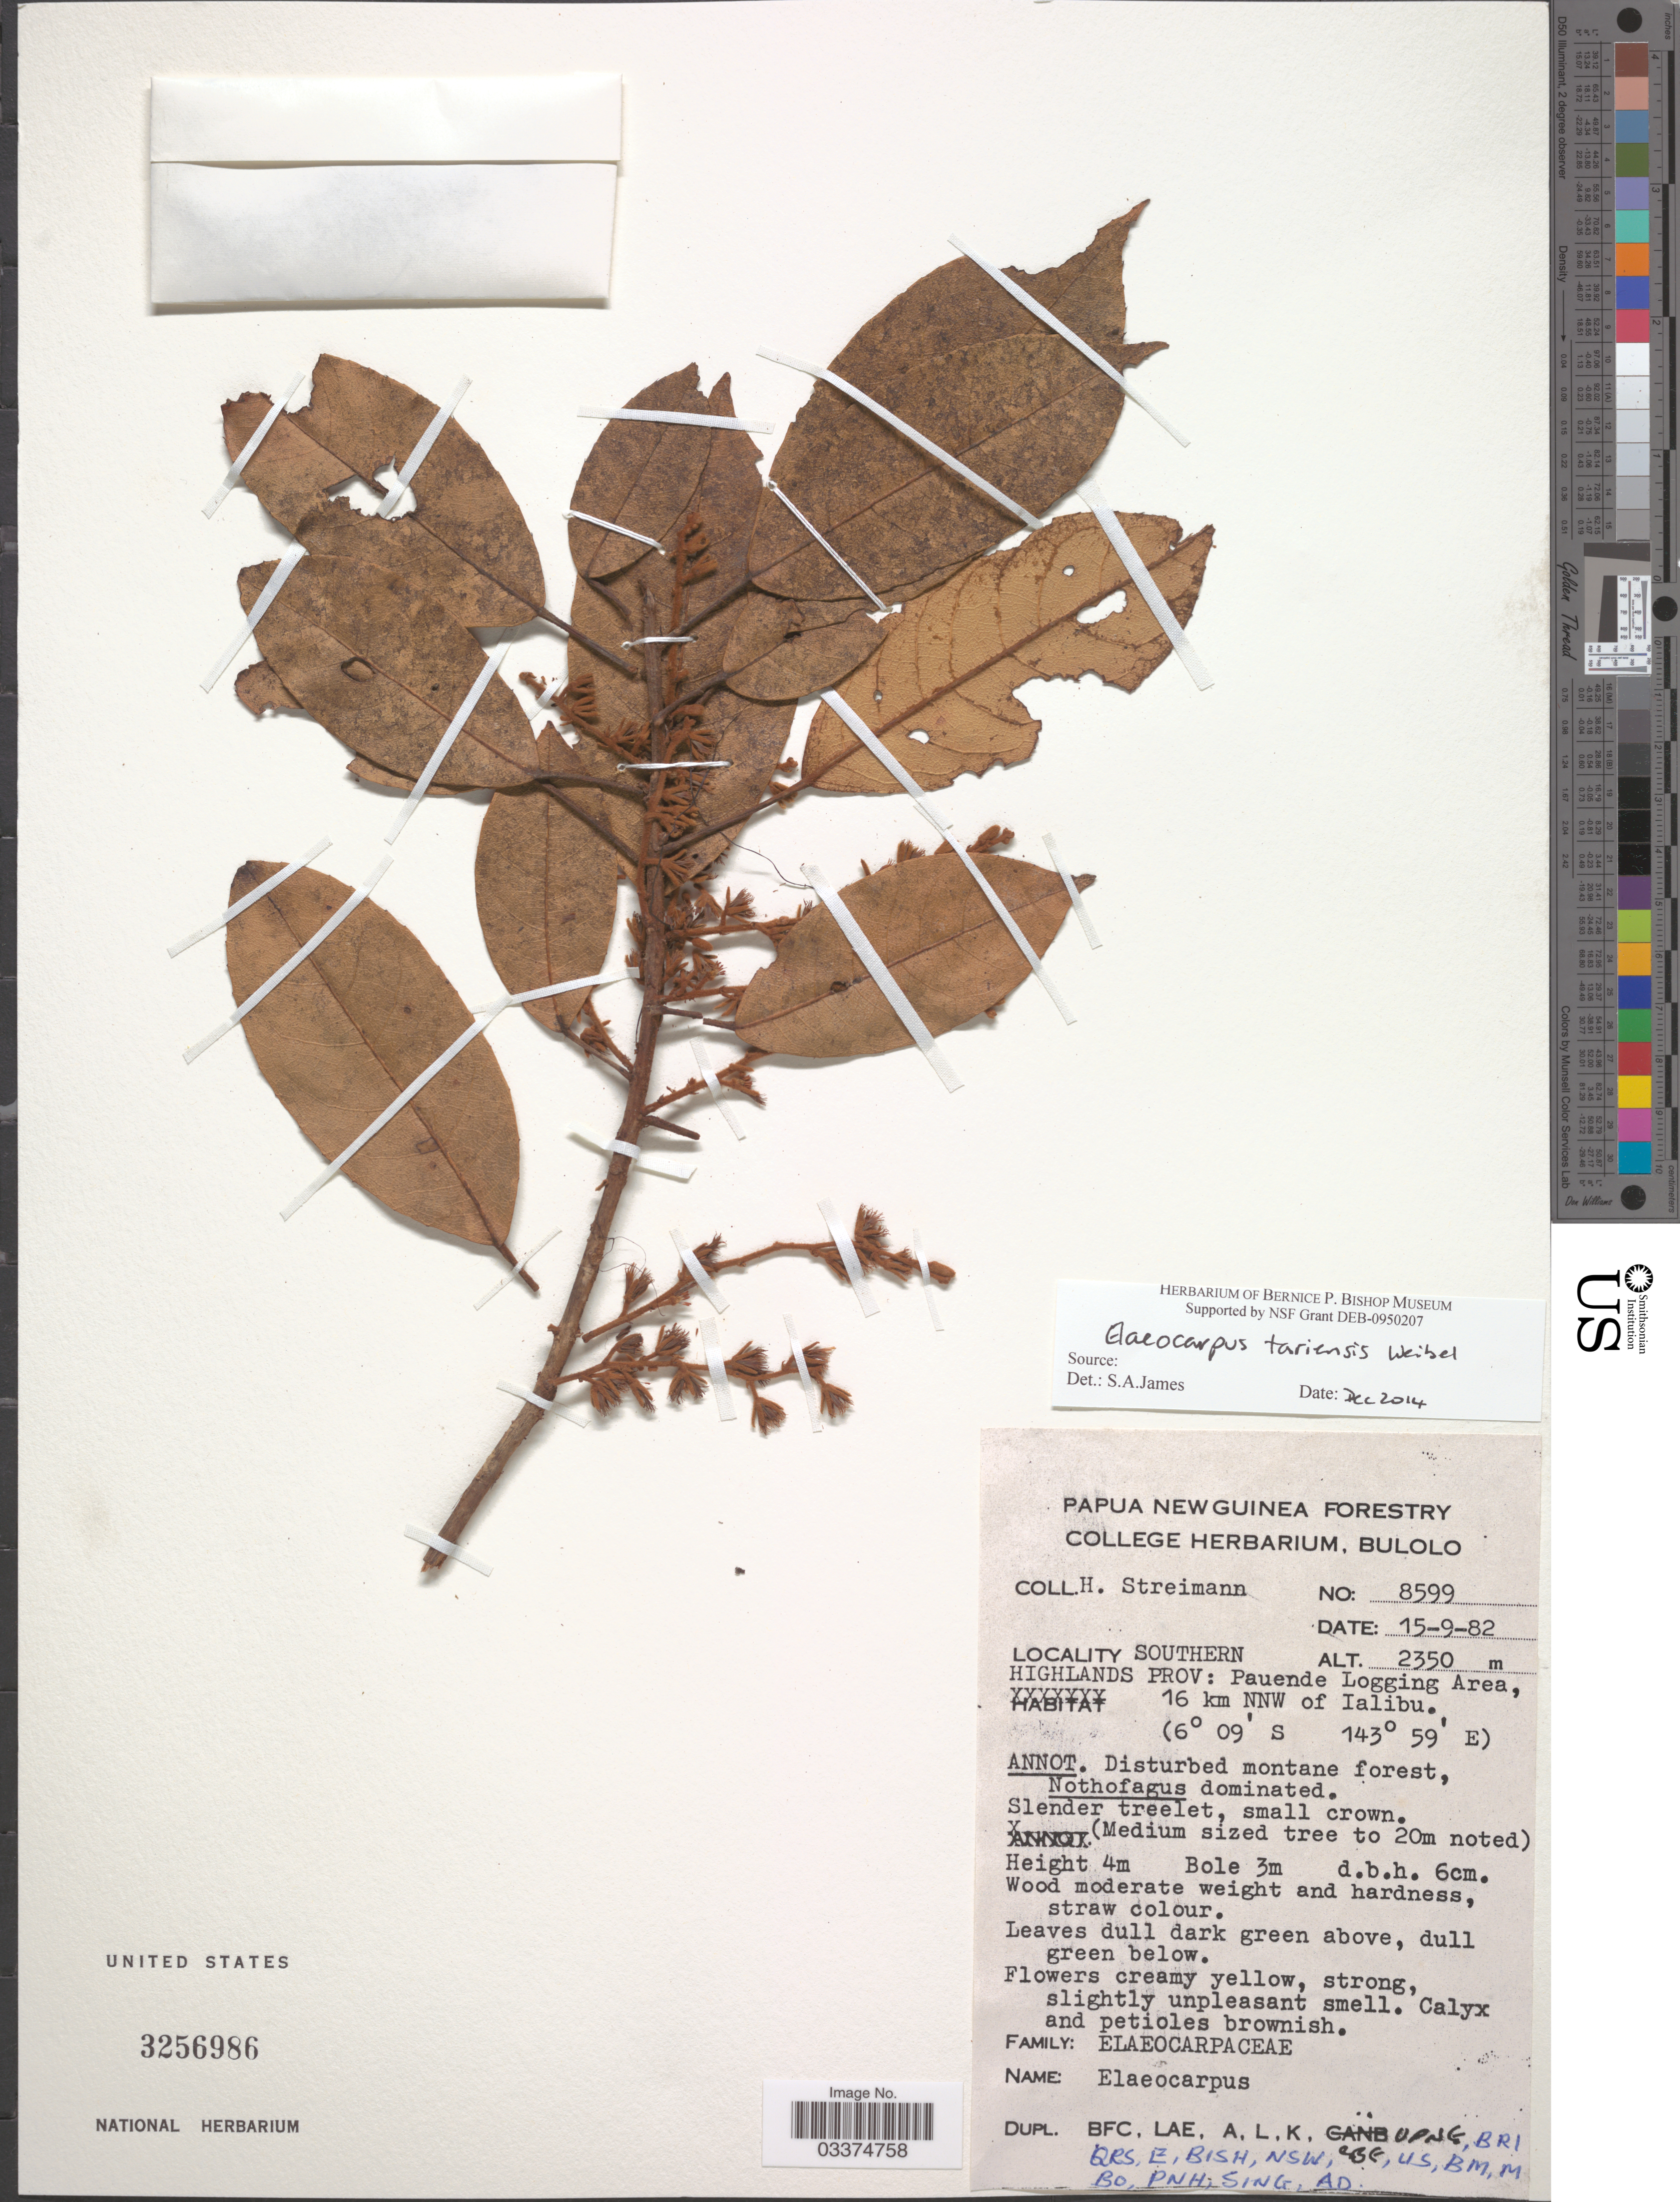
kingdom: Plantae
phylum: Tracheophyta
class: Magnoliopsida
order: Oxalidales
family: Elaeocarpaceae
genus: Elaeocarpus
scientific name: Elaeocarpus tariensis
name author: Weibel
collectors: H. Streimann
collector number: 8599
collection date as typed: Transcribed d/m/y: 15/9/82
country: Papua New Guinea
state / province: Southern Highlands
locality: Pauende Logging Area, 16 km NNW of Ialibu.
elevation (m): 2350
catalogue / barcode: US 3256986